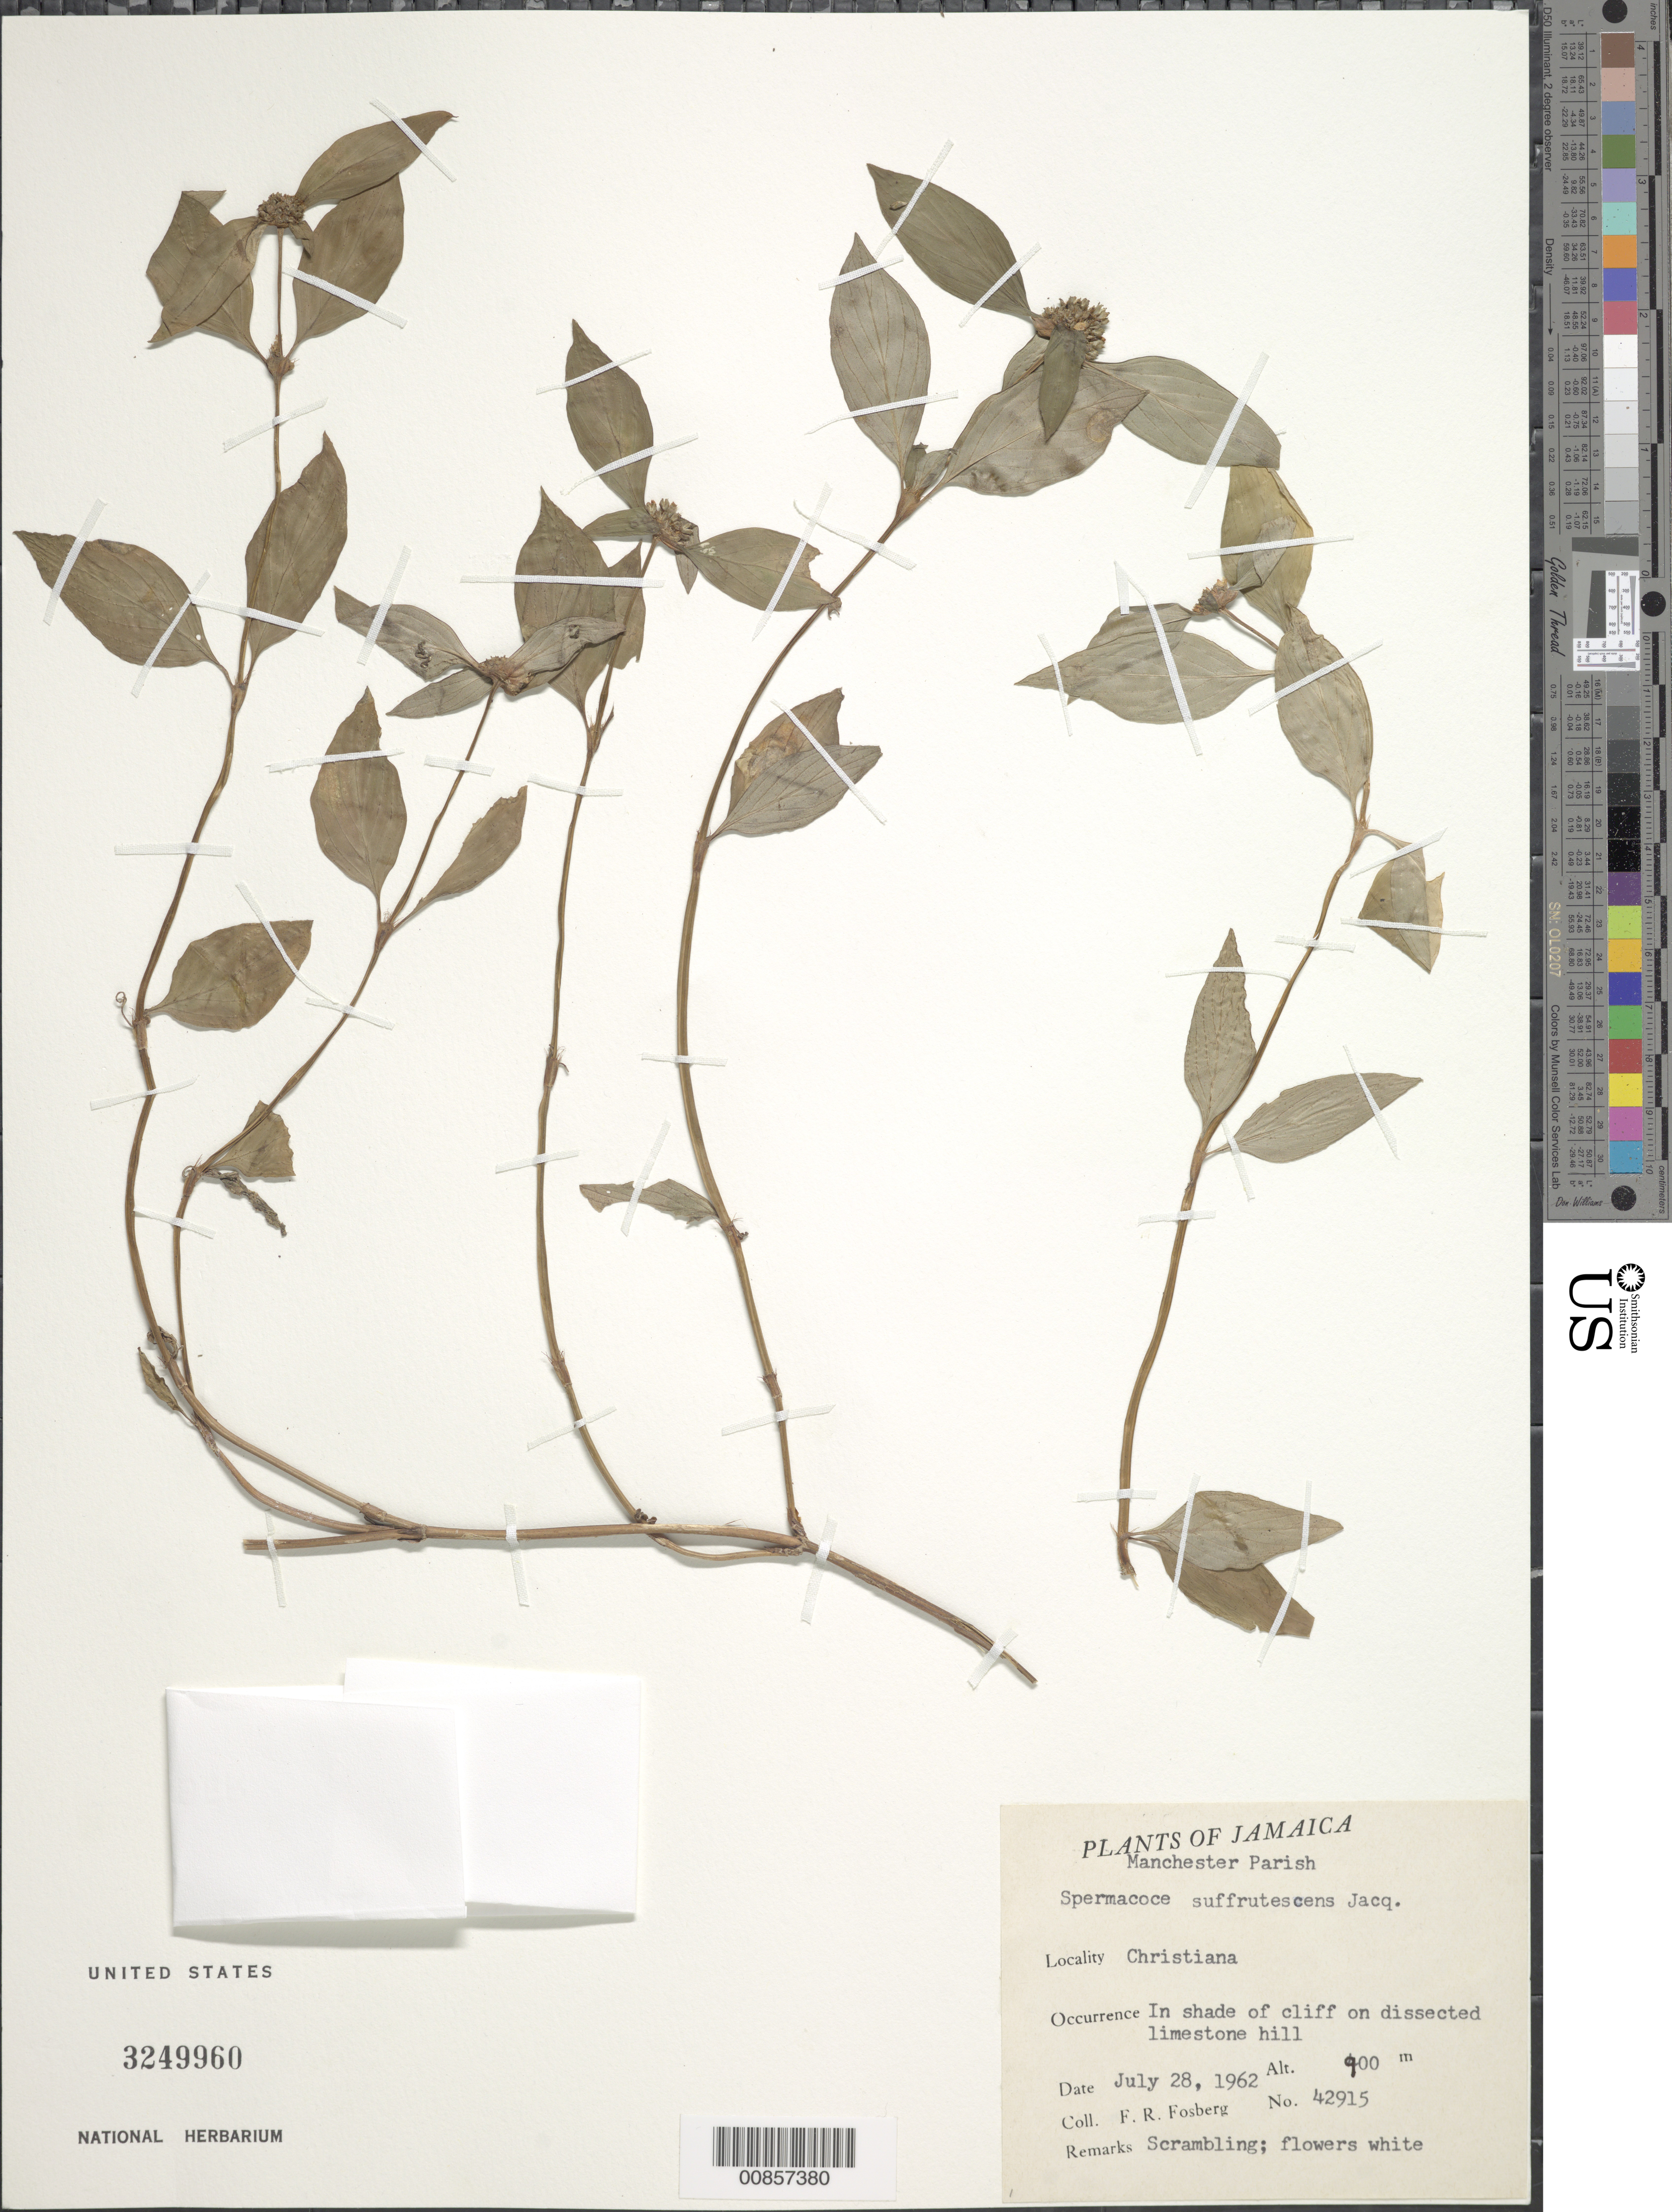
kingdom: Plantae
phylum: Tracheophyta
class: Magnoliopsida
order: Gentianales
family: Rubiaceae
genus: Spermacoce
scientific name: Spermacoce remota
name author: Lam.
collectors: F. R. Fosberg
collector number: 42915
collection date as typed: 28 Jul 1962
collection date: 1962-07-28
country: Jamaica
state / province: Manchester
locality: Christiana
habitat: In shade of cliff on dissected limestone hill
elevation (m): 400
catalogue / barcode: US 3249960